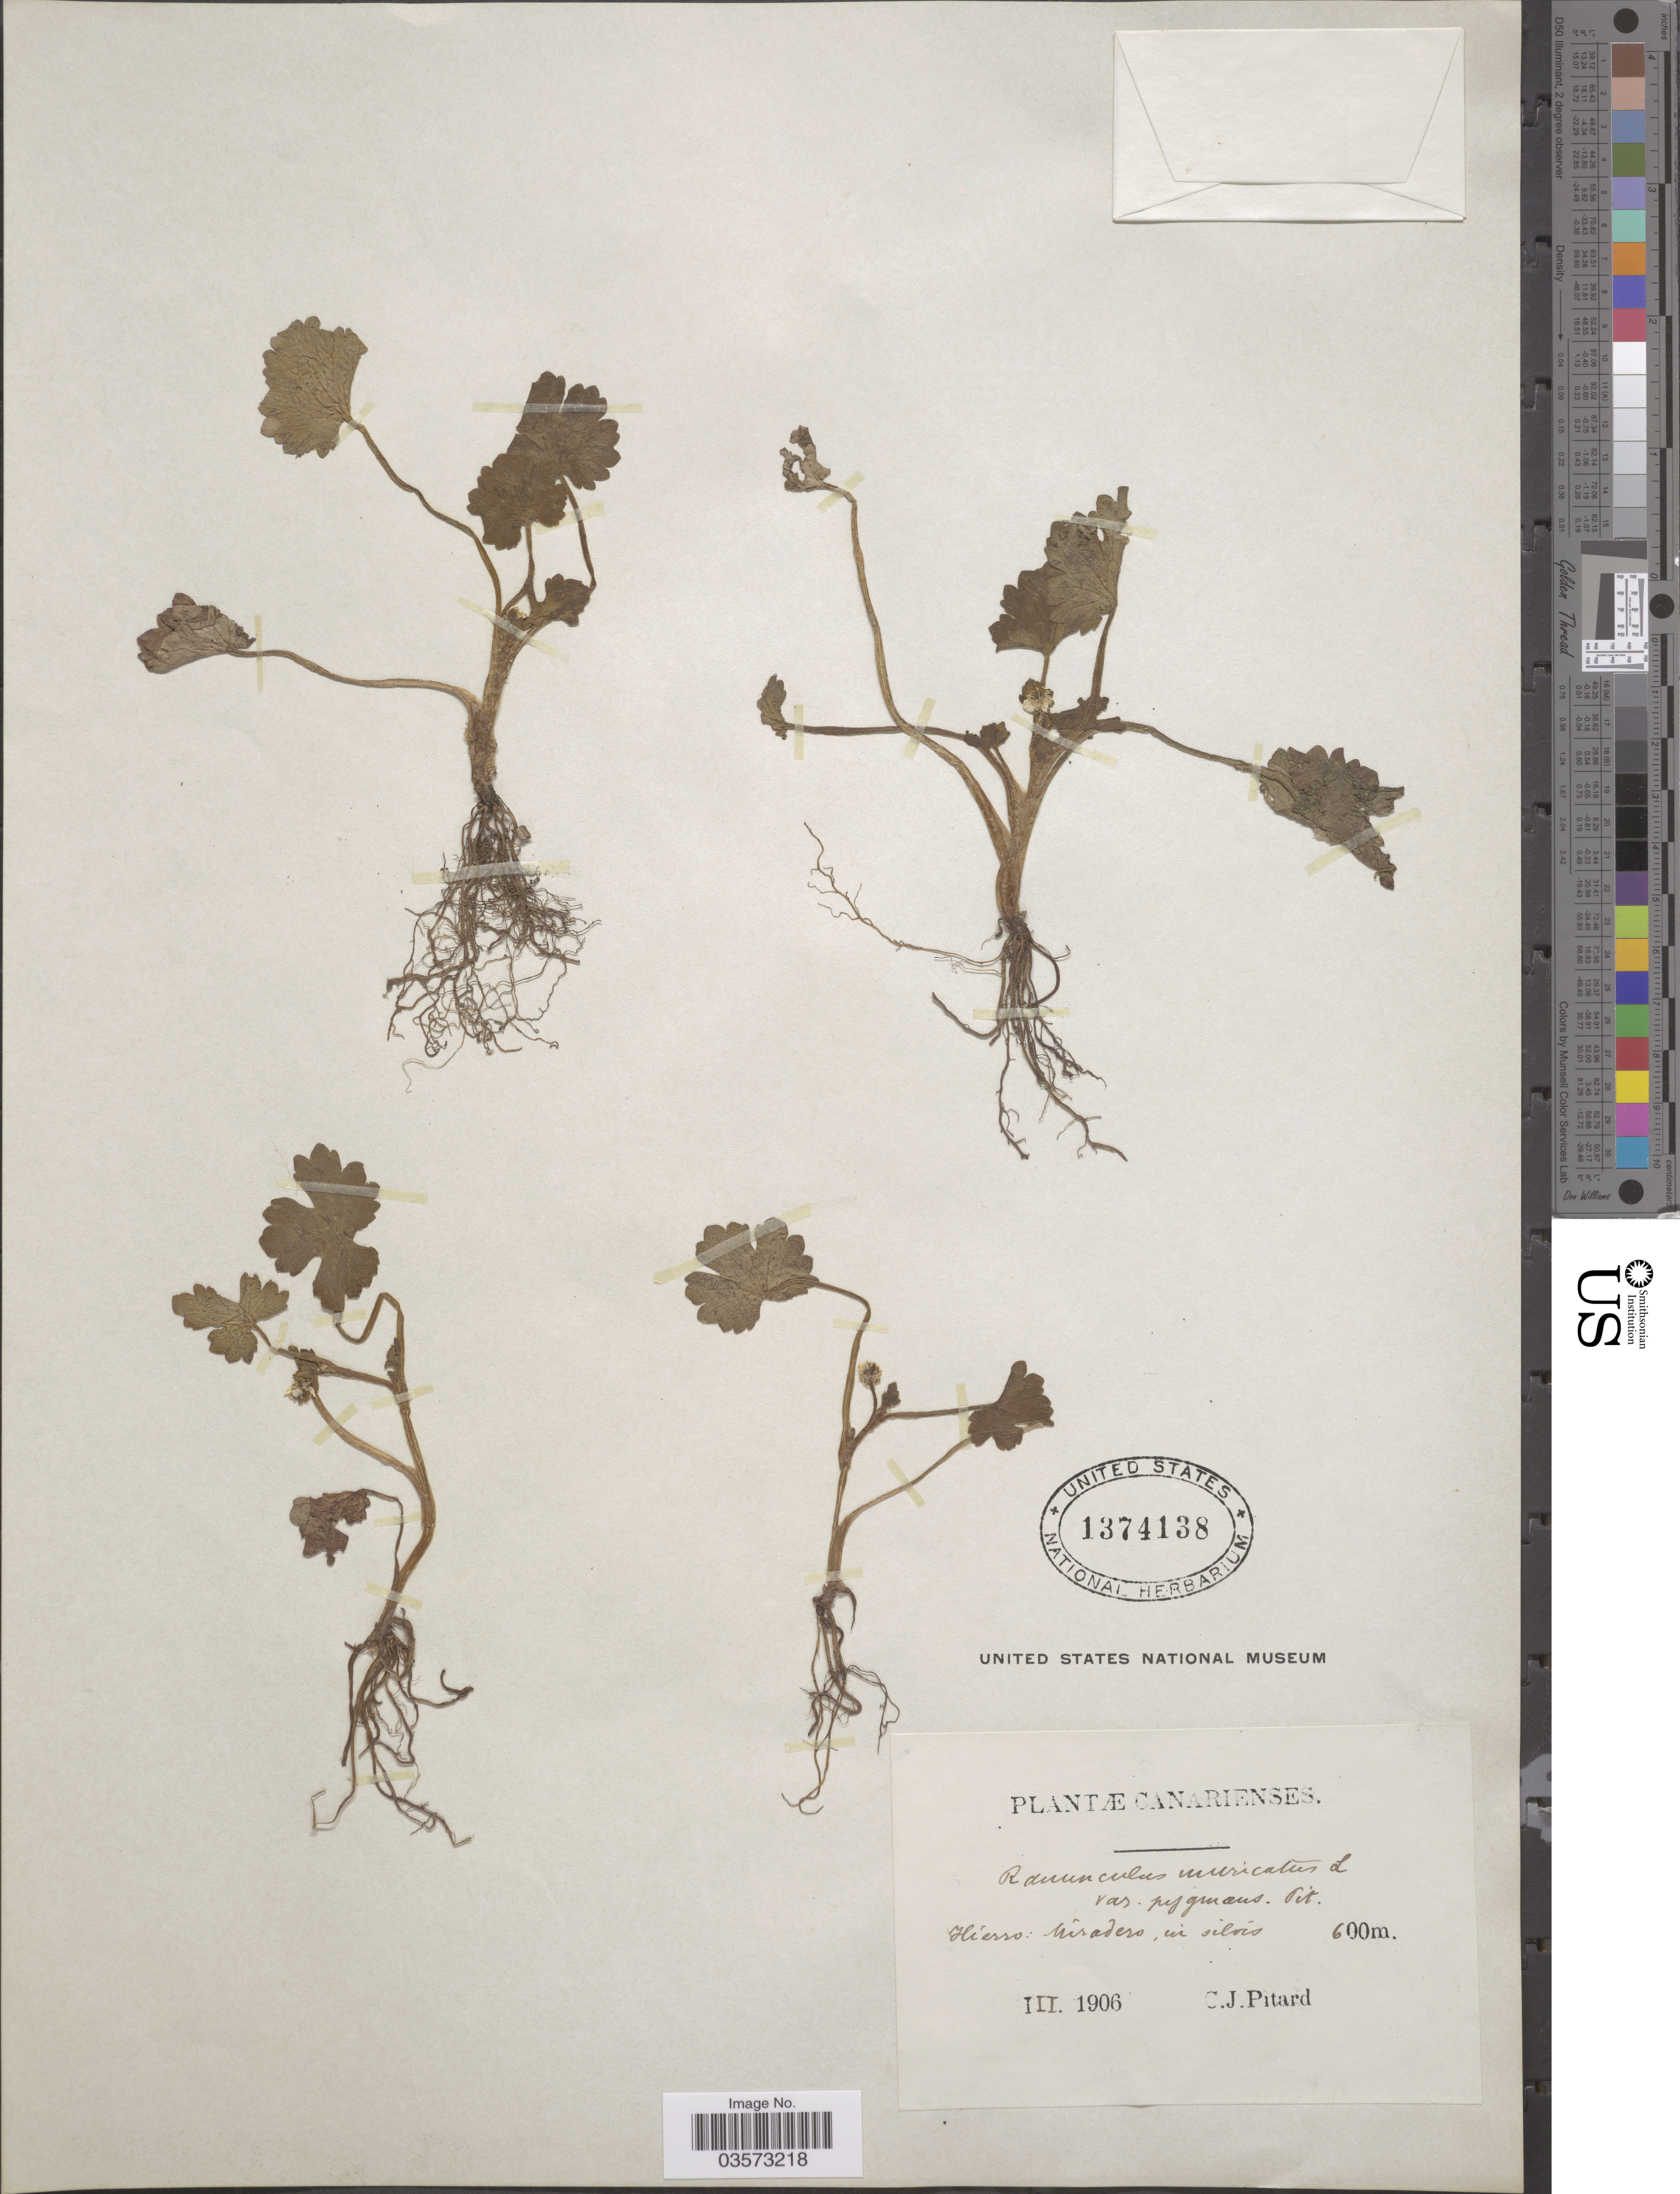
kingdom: Plantae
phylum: Tracheophyta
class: Magnoliopsida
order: Ranunculales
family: Ranunculaceae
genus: Ranunculus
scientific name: Ranunculus muricatus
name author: L.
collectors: C. Pitard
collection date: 1906-03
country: Spain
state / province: Canarias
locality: Canarienses. Hierro: Miradero, in silvis.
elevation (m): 600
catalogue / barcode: US 1374138